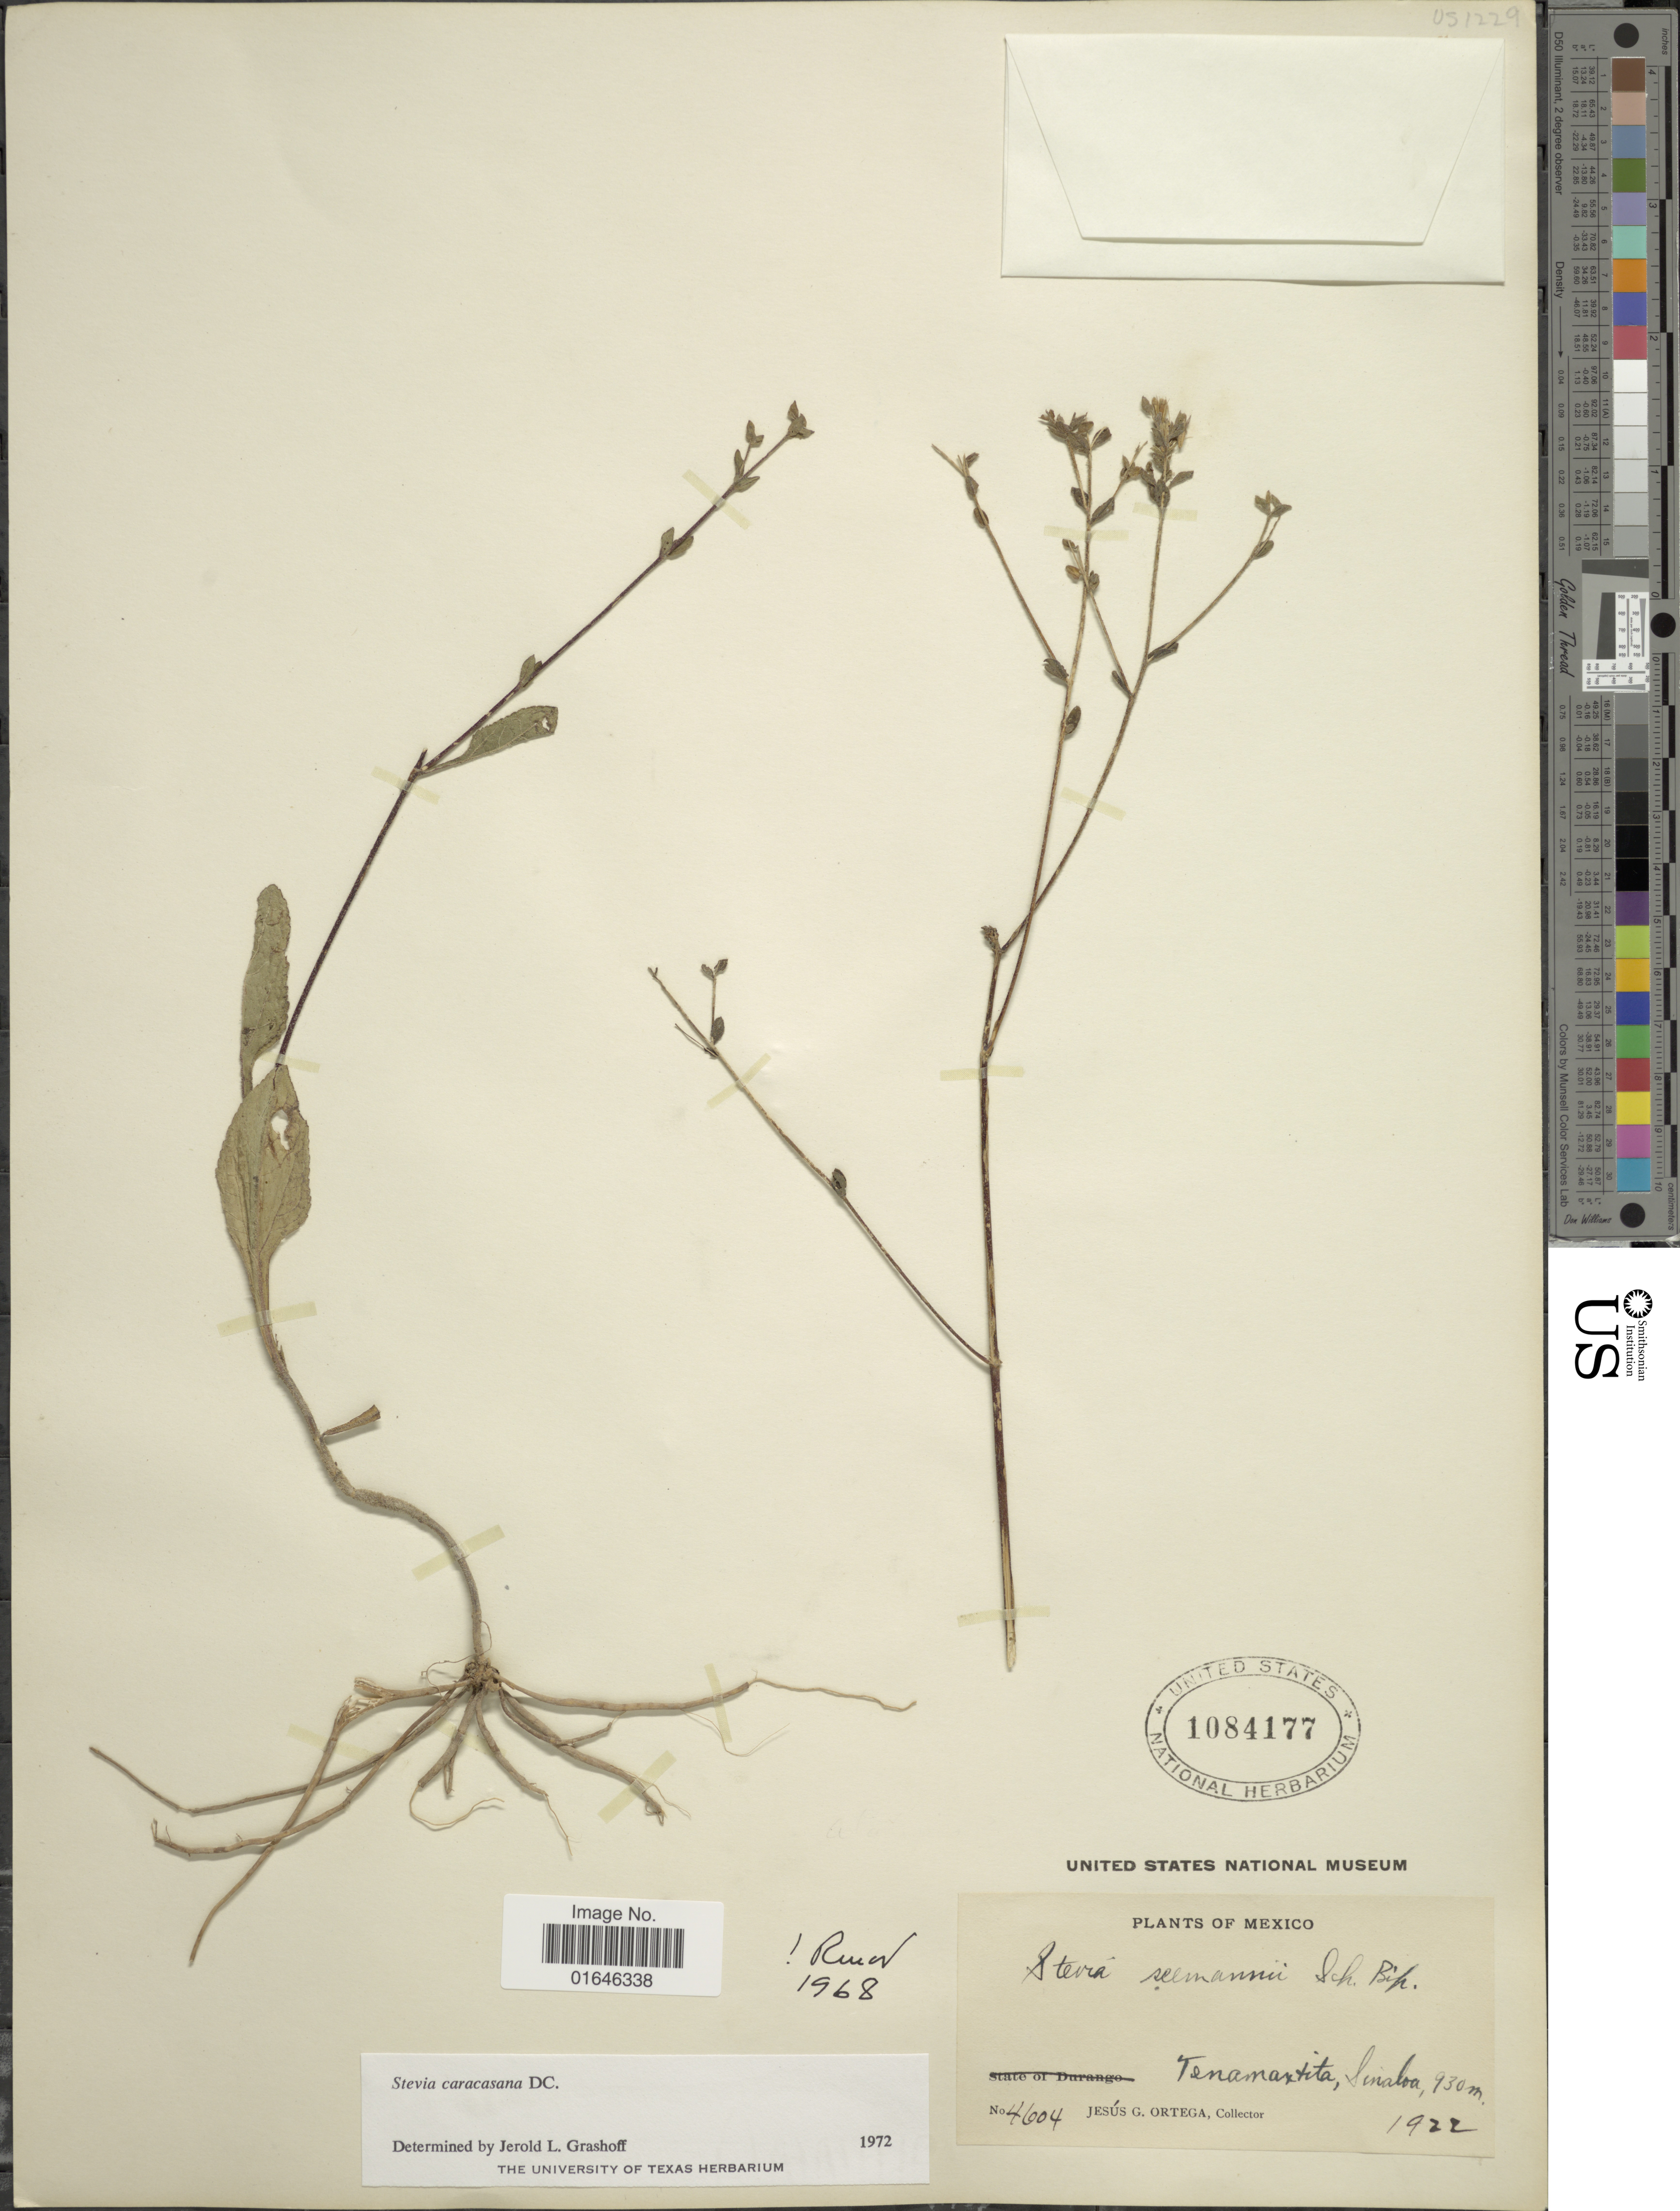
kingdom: Plantae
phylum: Tracheophyta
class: Magnoliopsida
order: Asterales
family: Asteraceae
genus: Stevia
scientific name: Stevia caracasana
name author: DC.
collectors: J. Ortega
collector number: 4604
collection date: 1922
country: Mexico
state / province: Sinaloa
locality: Tenamaxtita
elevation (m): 930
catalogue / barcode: US 1084177